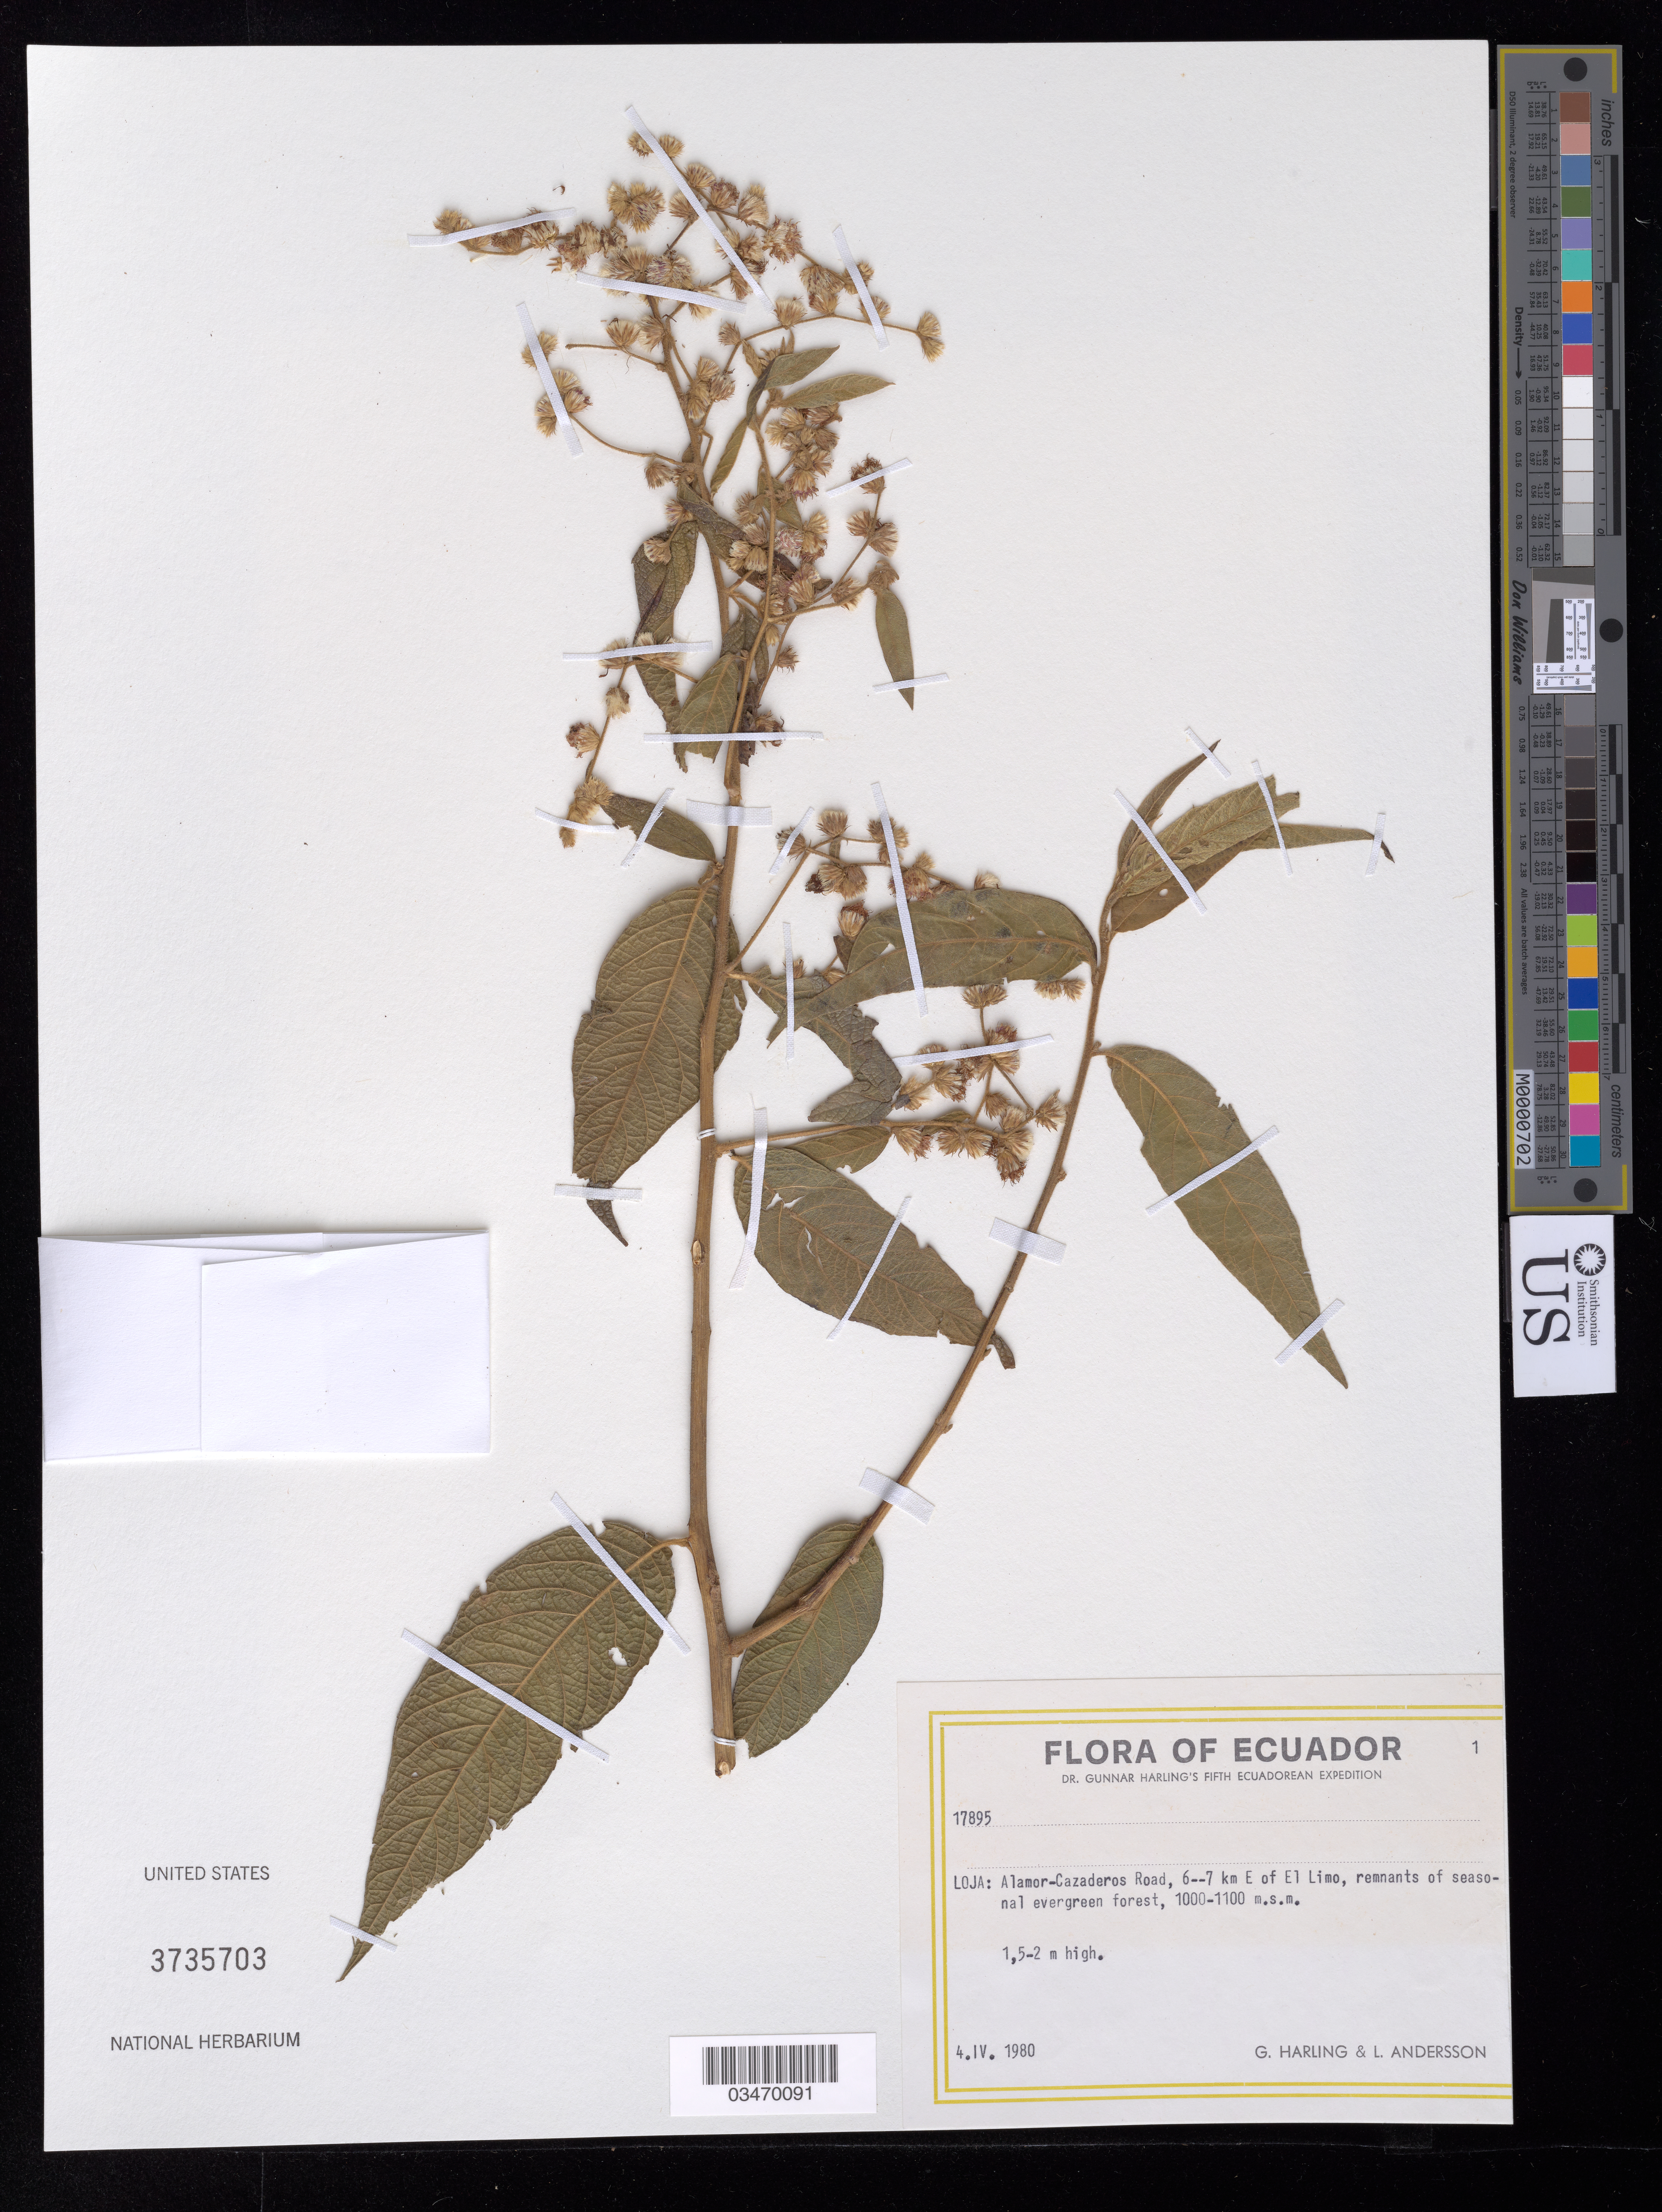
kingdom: Plantae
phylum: Tracheophyta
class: Magnoliopsida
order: Asterales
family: Asteraceae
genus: Lepidaploa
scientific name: Lepidaploa sp.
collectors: G. Harling & L. Andersson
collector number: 17895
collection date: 1980-04-04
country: Ecuador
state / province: Loja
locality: Alamor-Cazaderos Road, 6--7 km E of El Limo.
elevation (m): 1000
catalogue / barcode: US 3735703